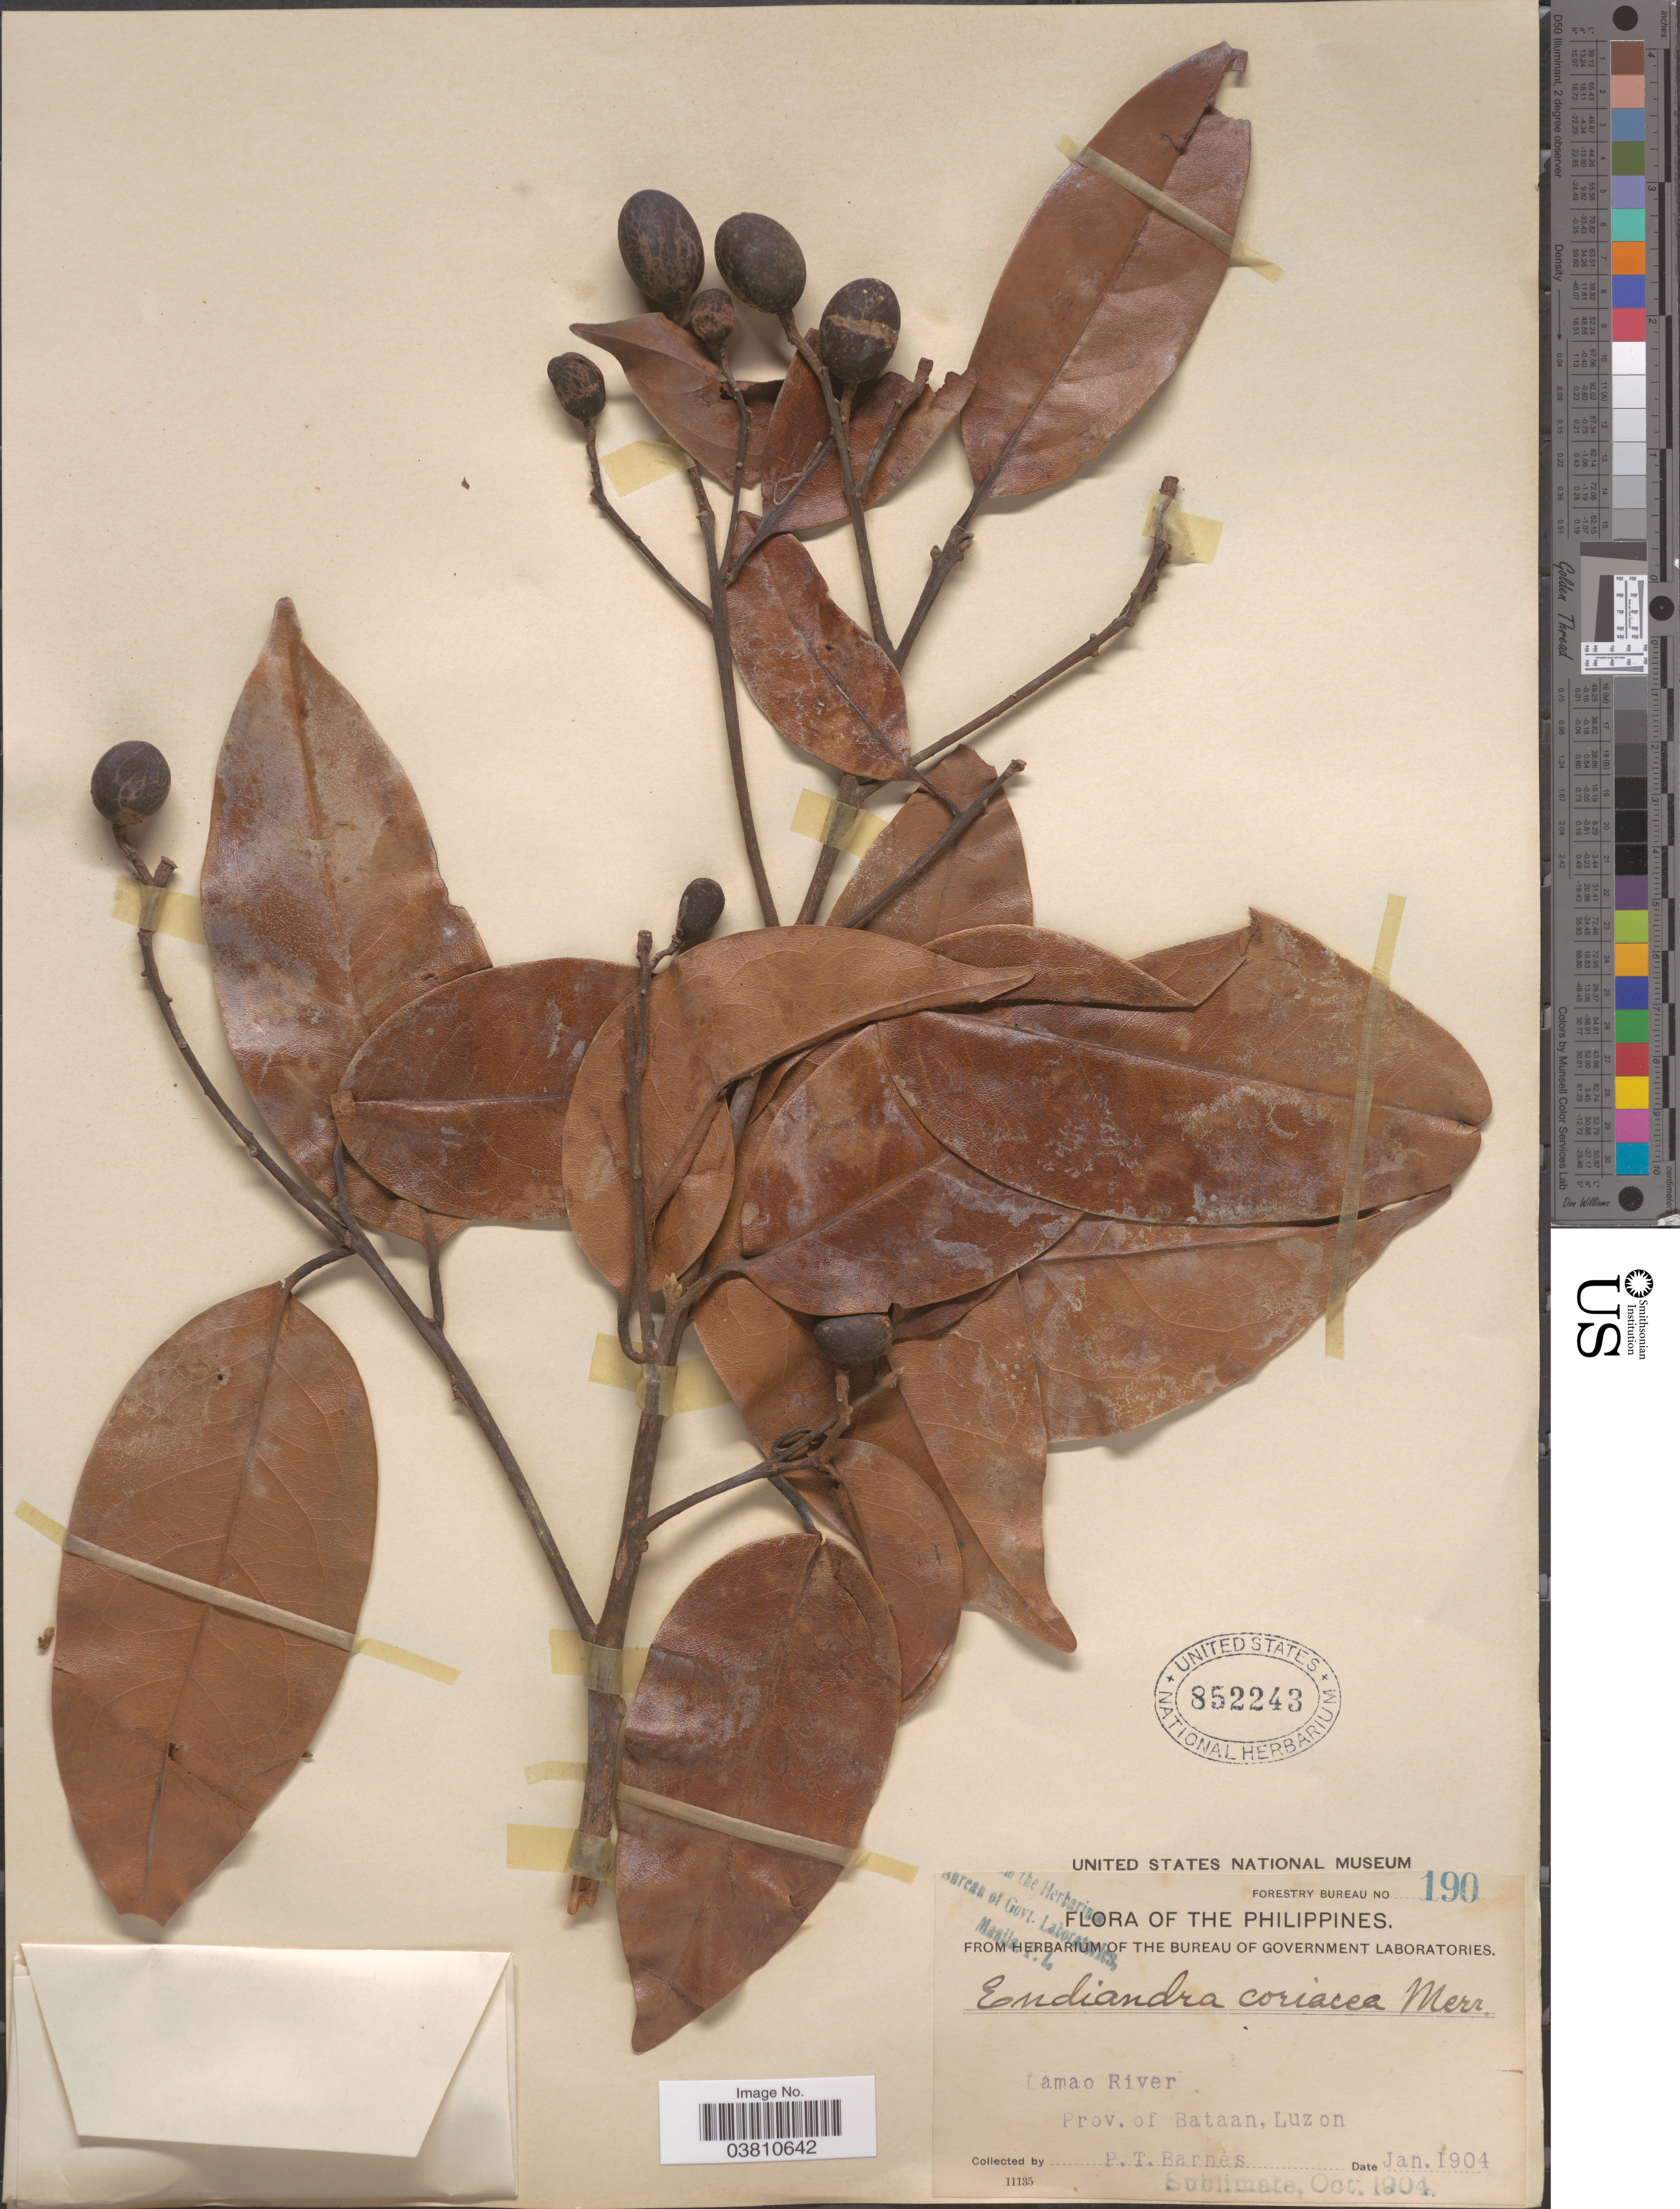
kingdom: Plantae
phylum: Tracheophyta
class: Magnoliopsida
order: Laurales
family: Lauraceae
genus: Endiandra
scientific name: Endiandra coriacea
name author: Merr.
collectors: P. Barnes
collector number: Forestry Bureau 190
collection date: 1904-01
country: Philippines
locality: Lamao River. Prov. of Bataan, Luzon.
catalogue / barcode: US 852243